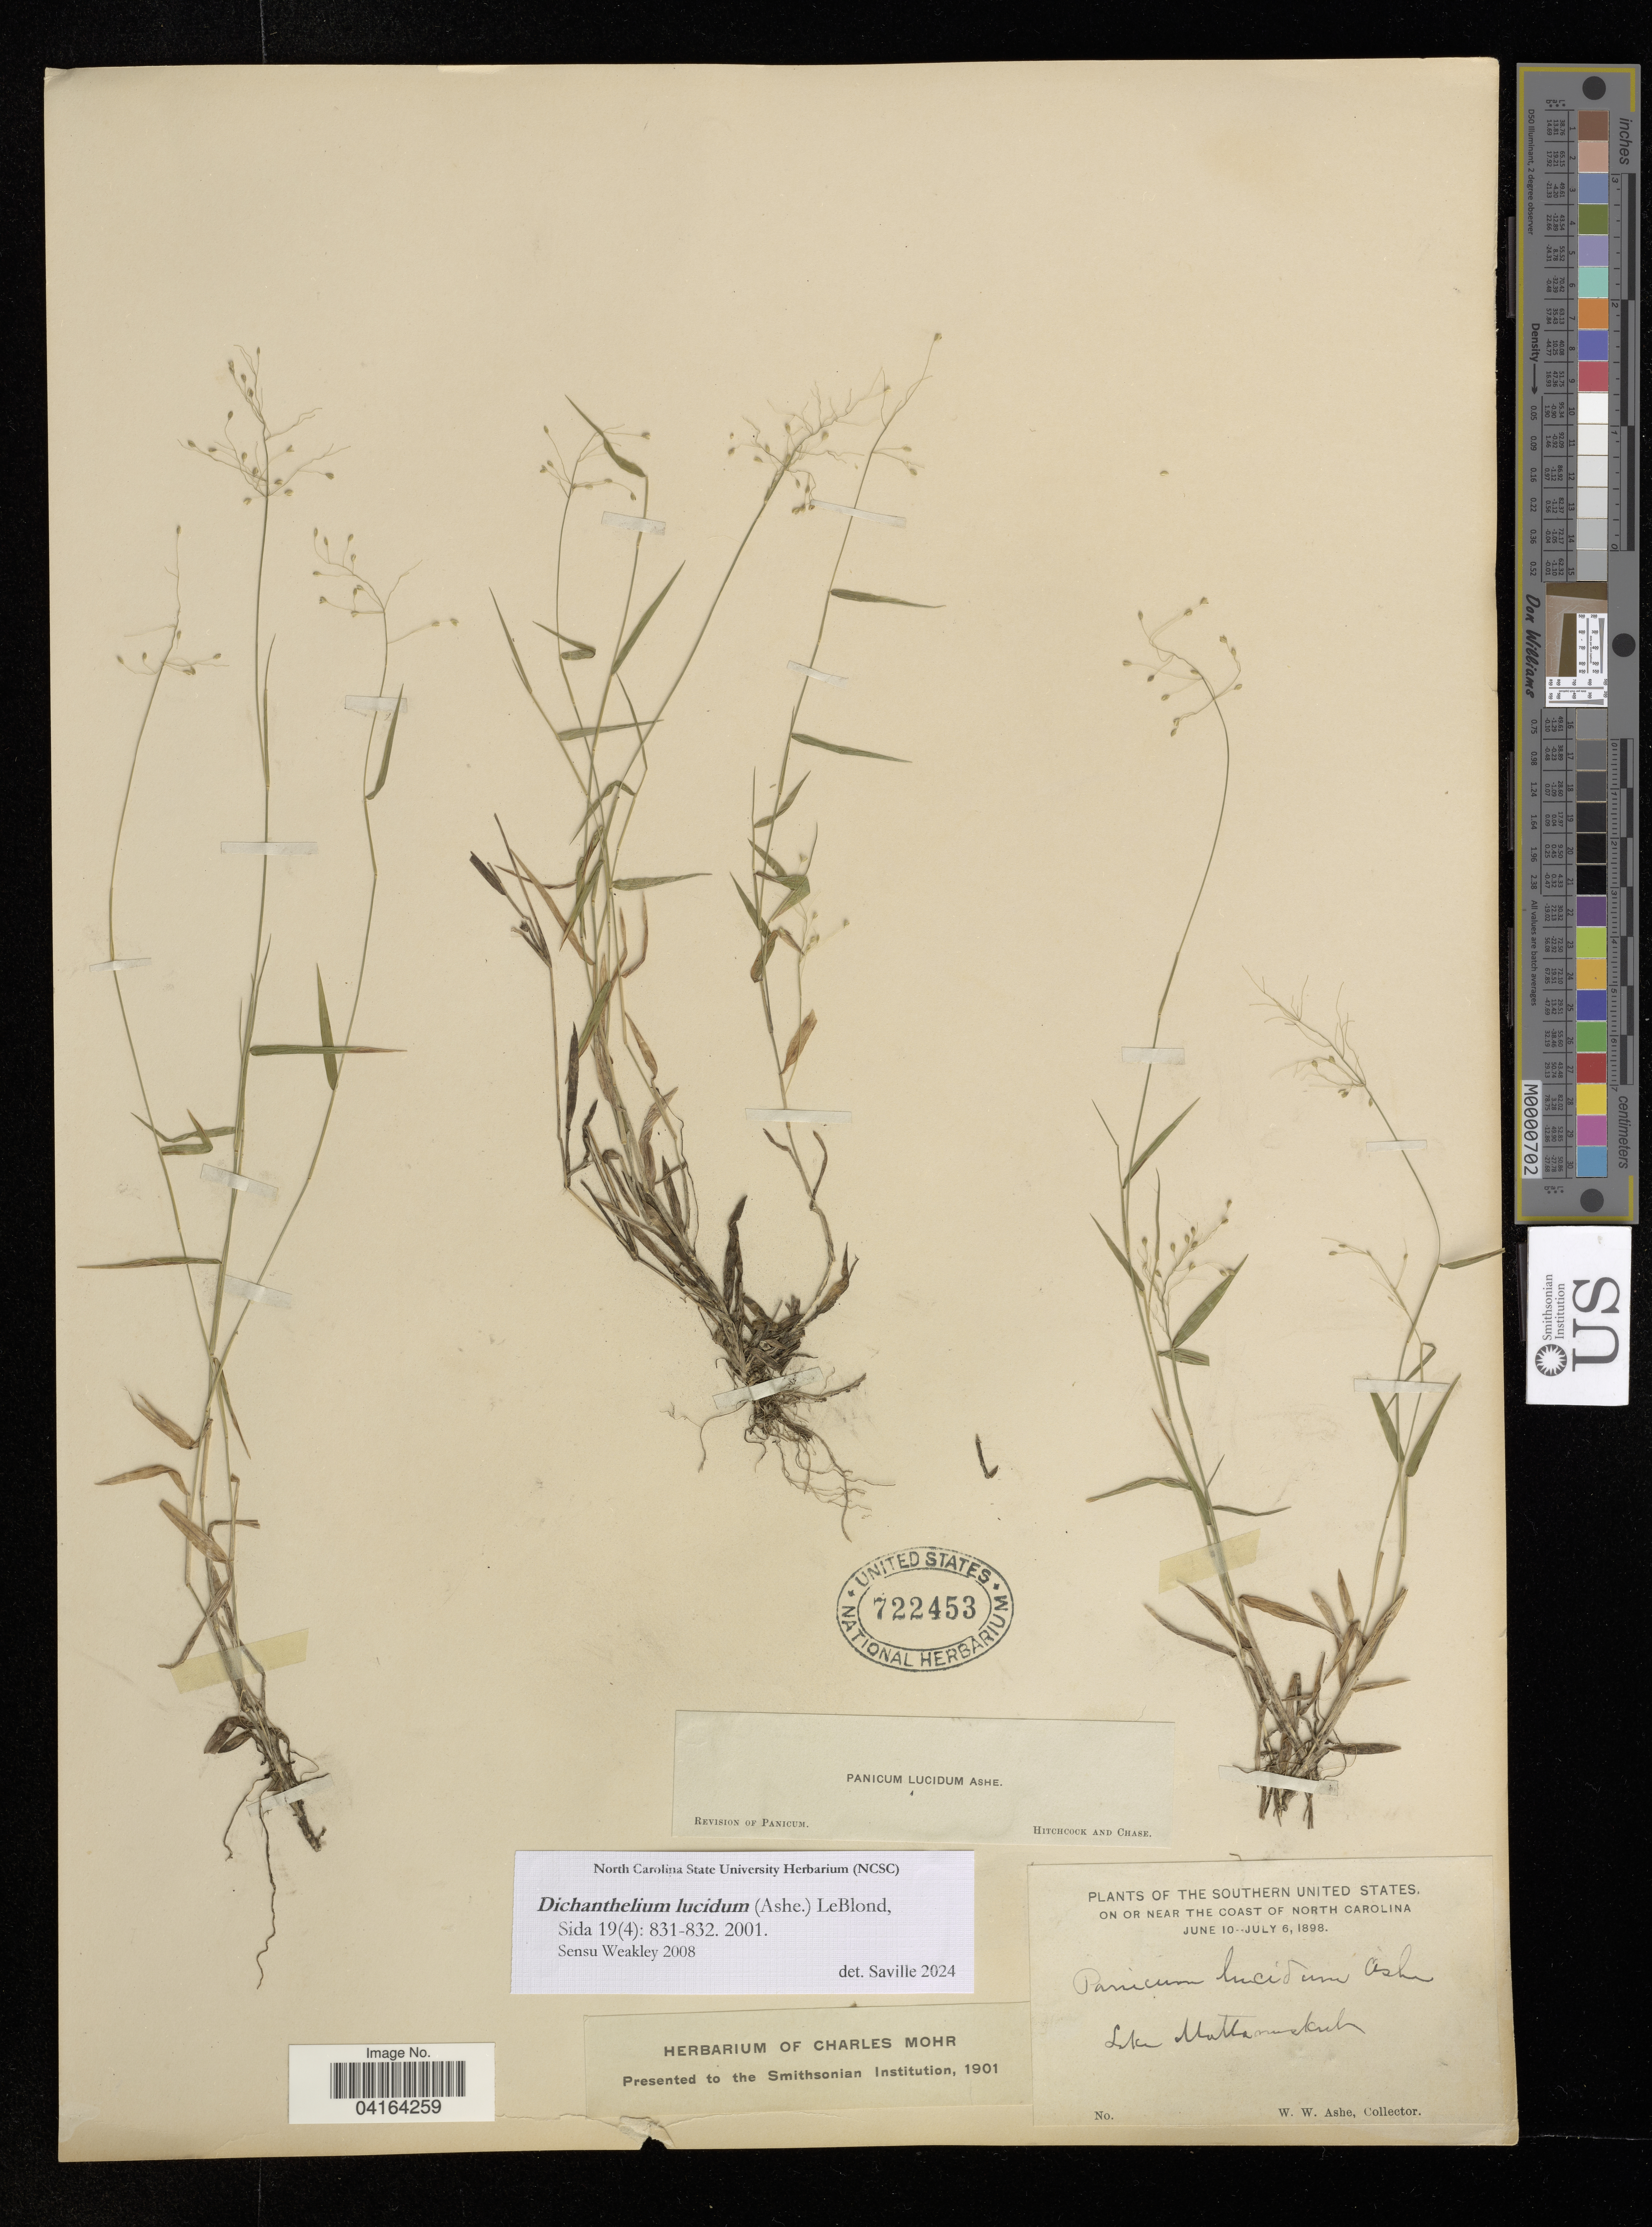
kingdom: Plantae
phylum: Tracheophyta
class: Liliopsida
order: Poales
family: Poaceae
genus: Dichanthelium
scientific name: Dichanthelium lucidum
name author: (Ashe) LeBlond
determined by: Saville, A. C., (NCSC), North Carolina State University (UNITED STATES)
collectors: W. W. Ashe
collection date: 1898-06-10/1898-07-06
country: United States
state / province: North Carolina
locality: On or near the coast of North Carolina.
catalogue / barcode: US 722453